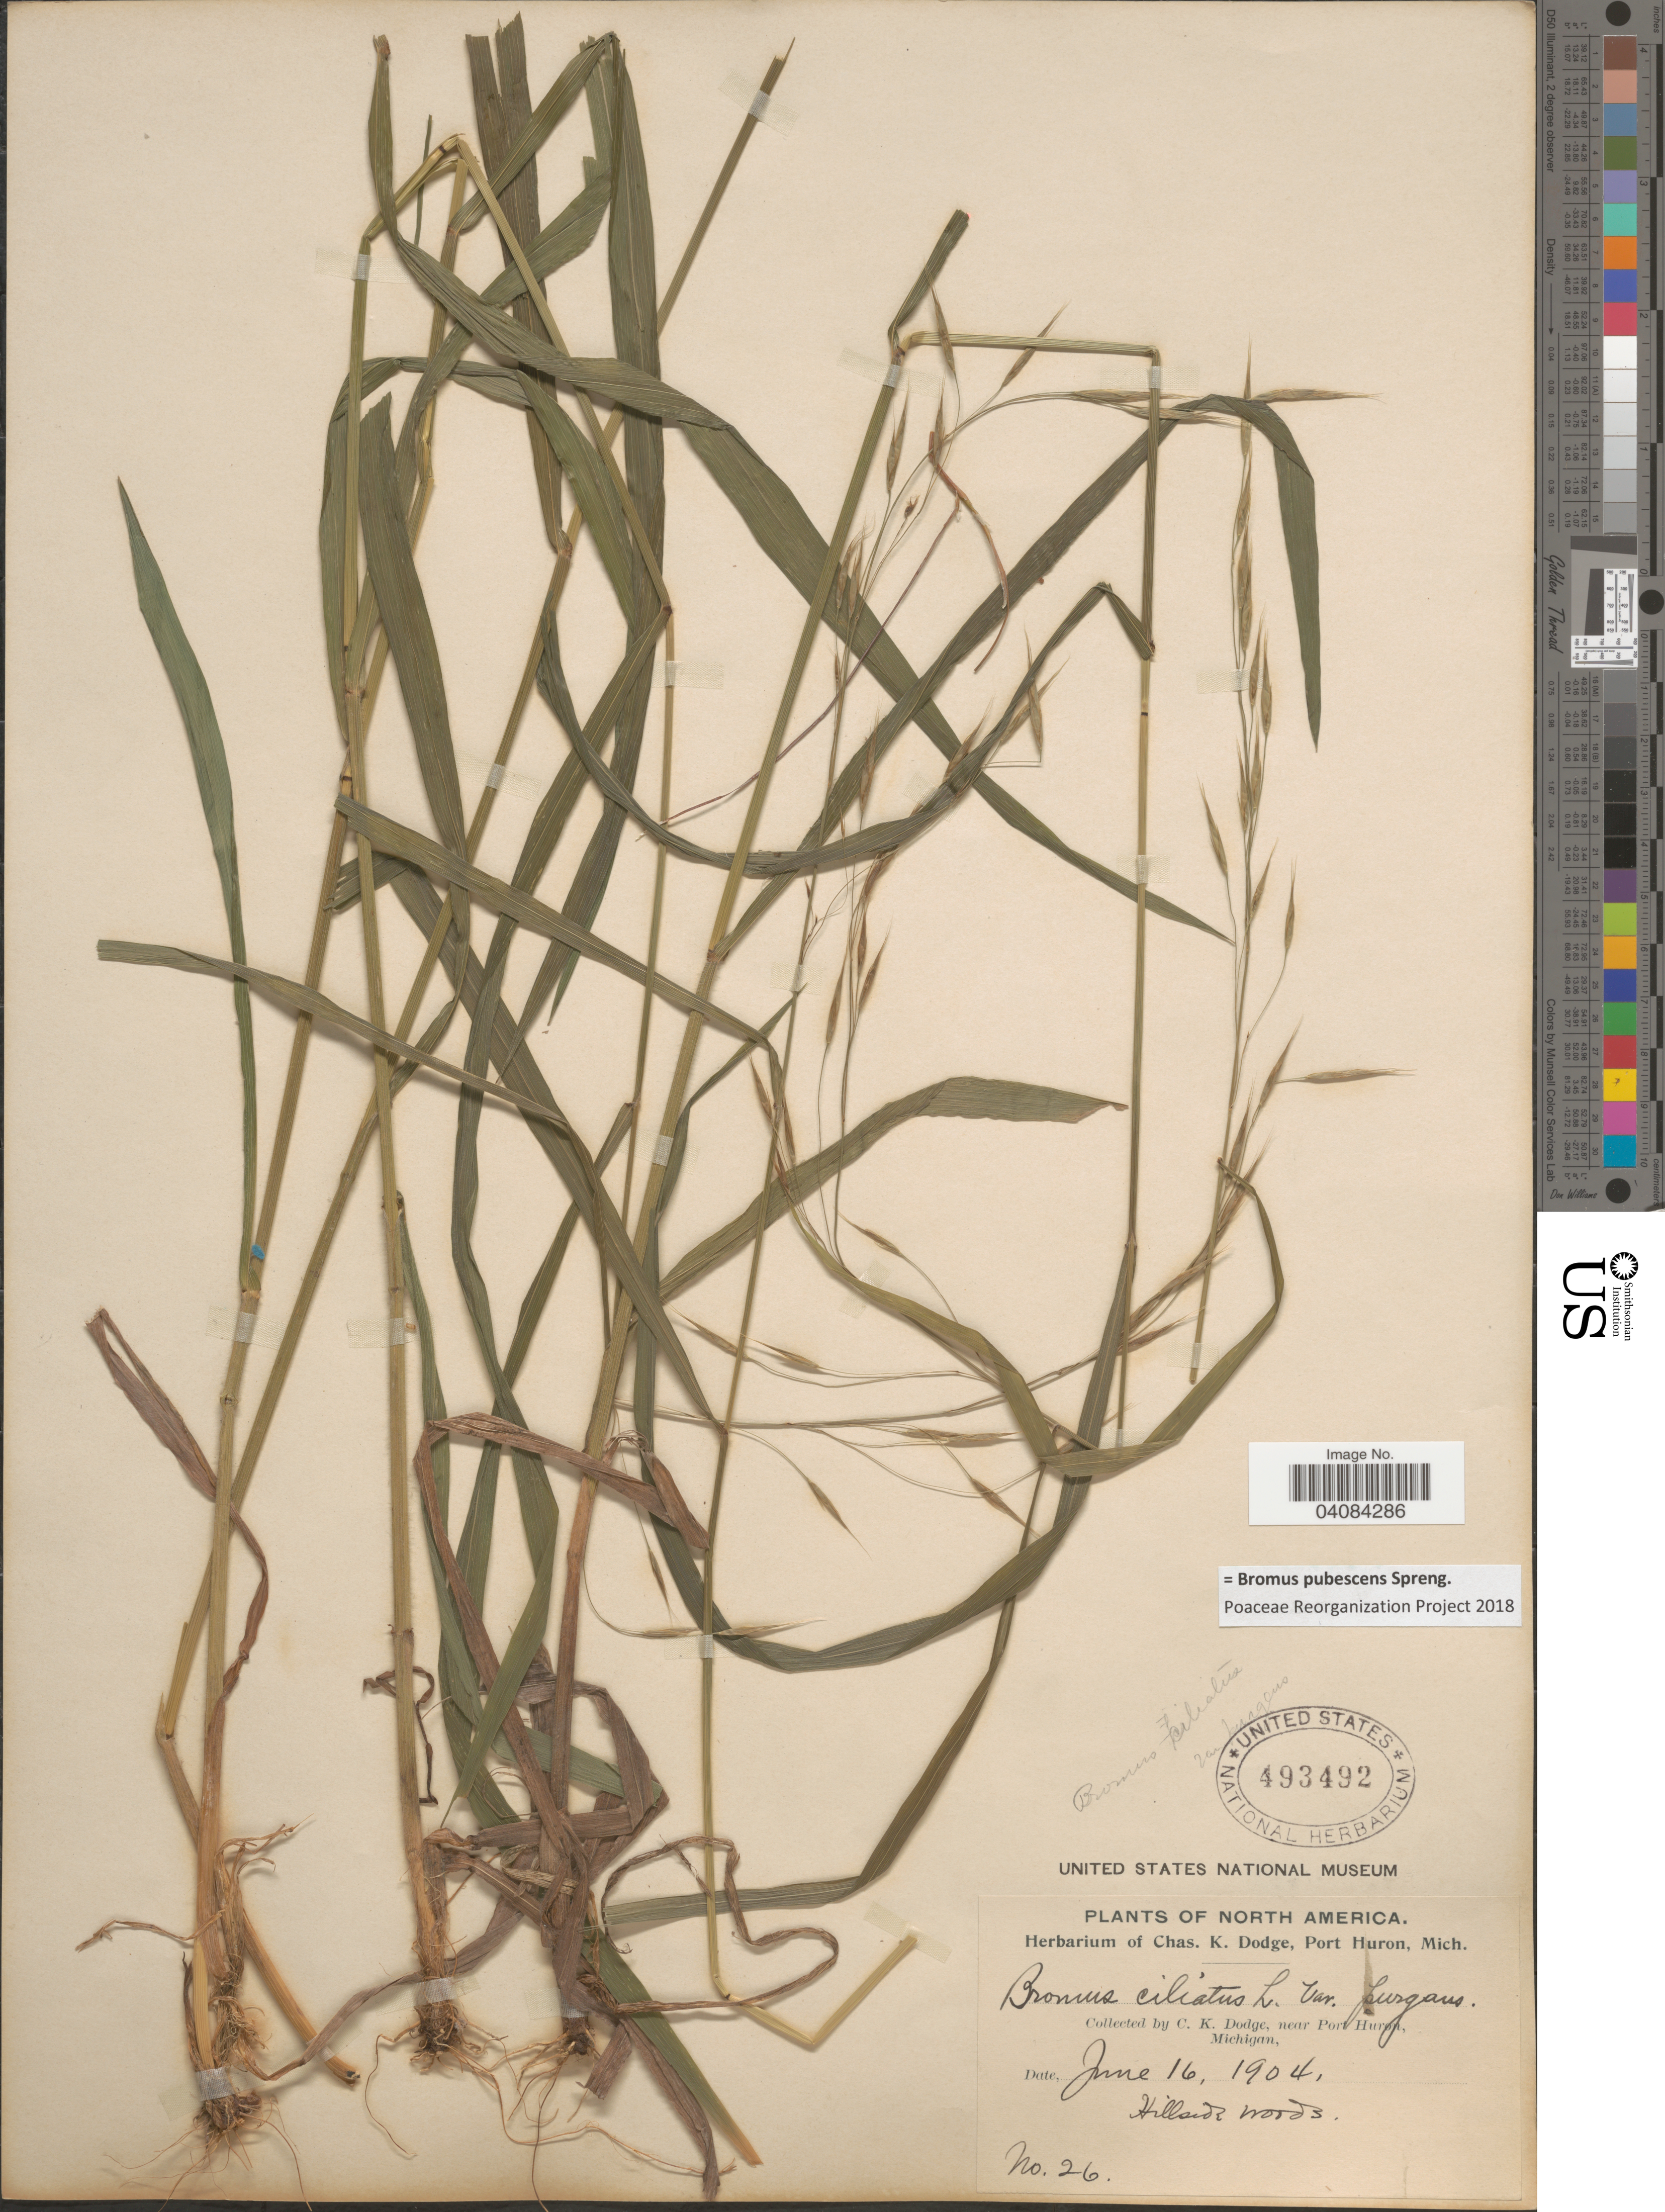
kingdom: Plantae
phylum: Tracheophyta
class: Liliopsida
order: Poales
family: Poaceae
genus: Bromus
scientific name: Bromus pubescens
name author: Muhl. ex Willd.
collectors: C. K. Dodge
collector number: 26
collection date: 1904-06-16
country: United States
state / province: Michigan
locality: Near Port Huron.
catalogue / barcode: US 493492